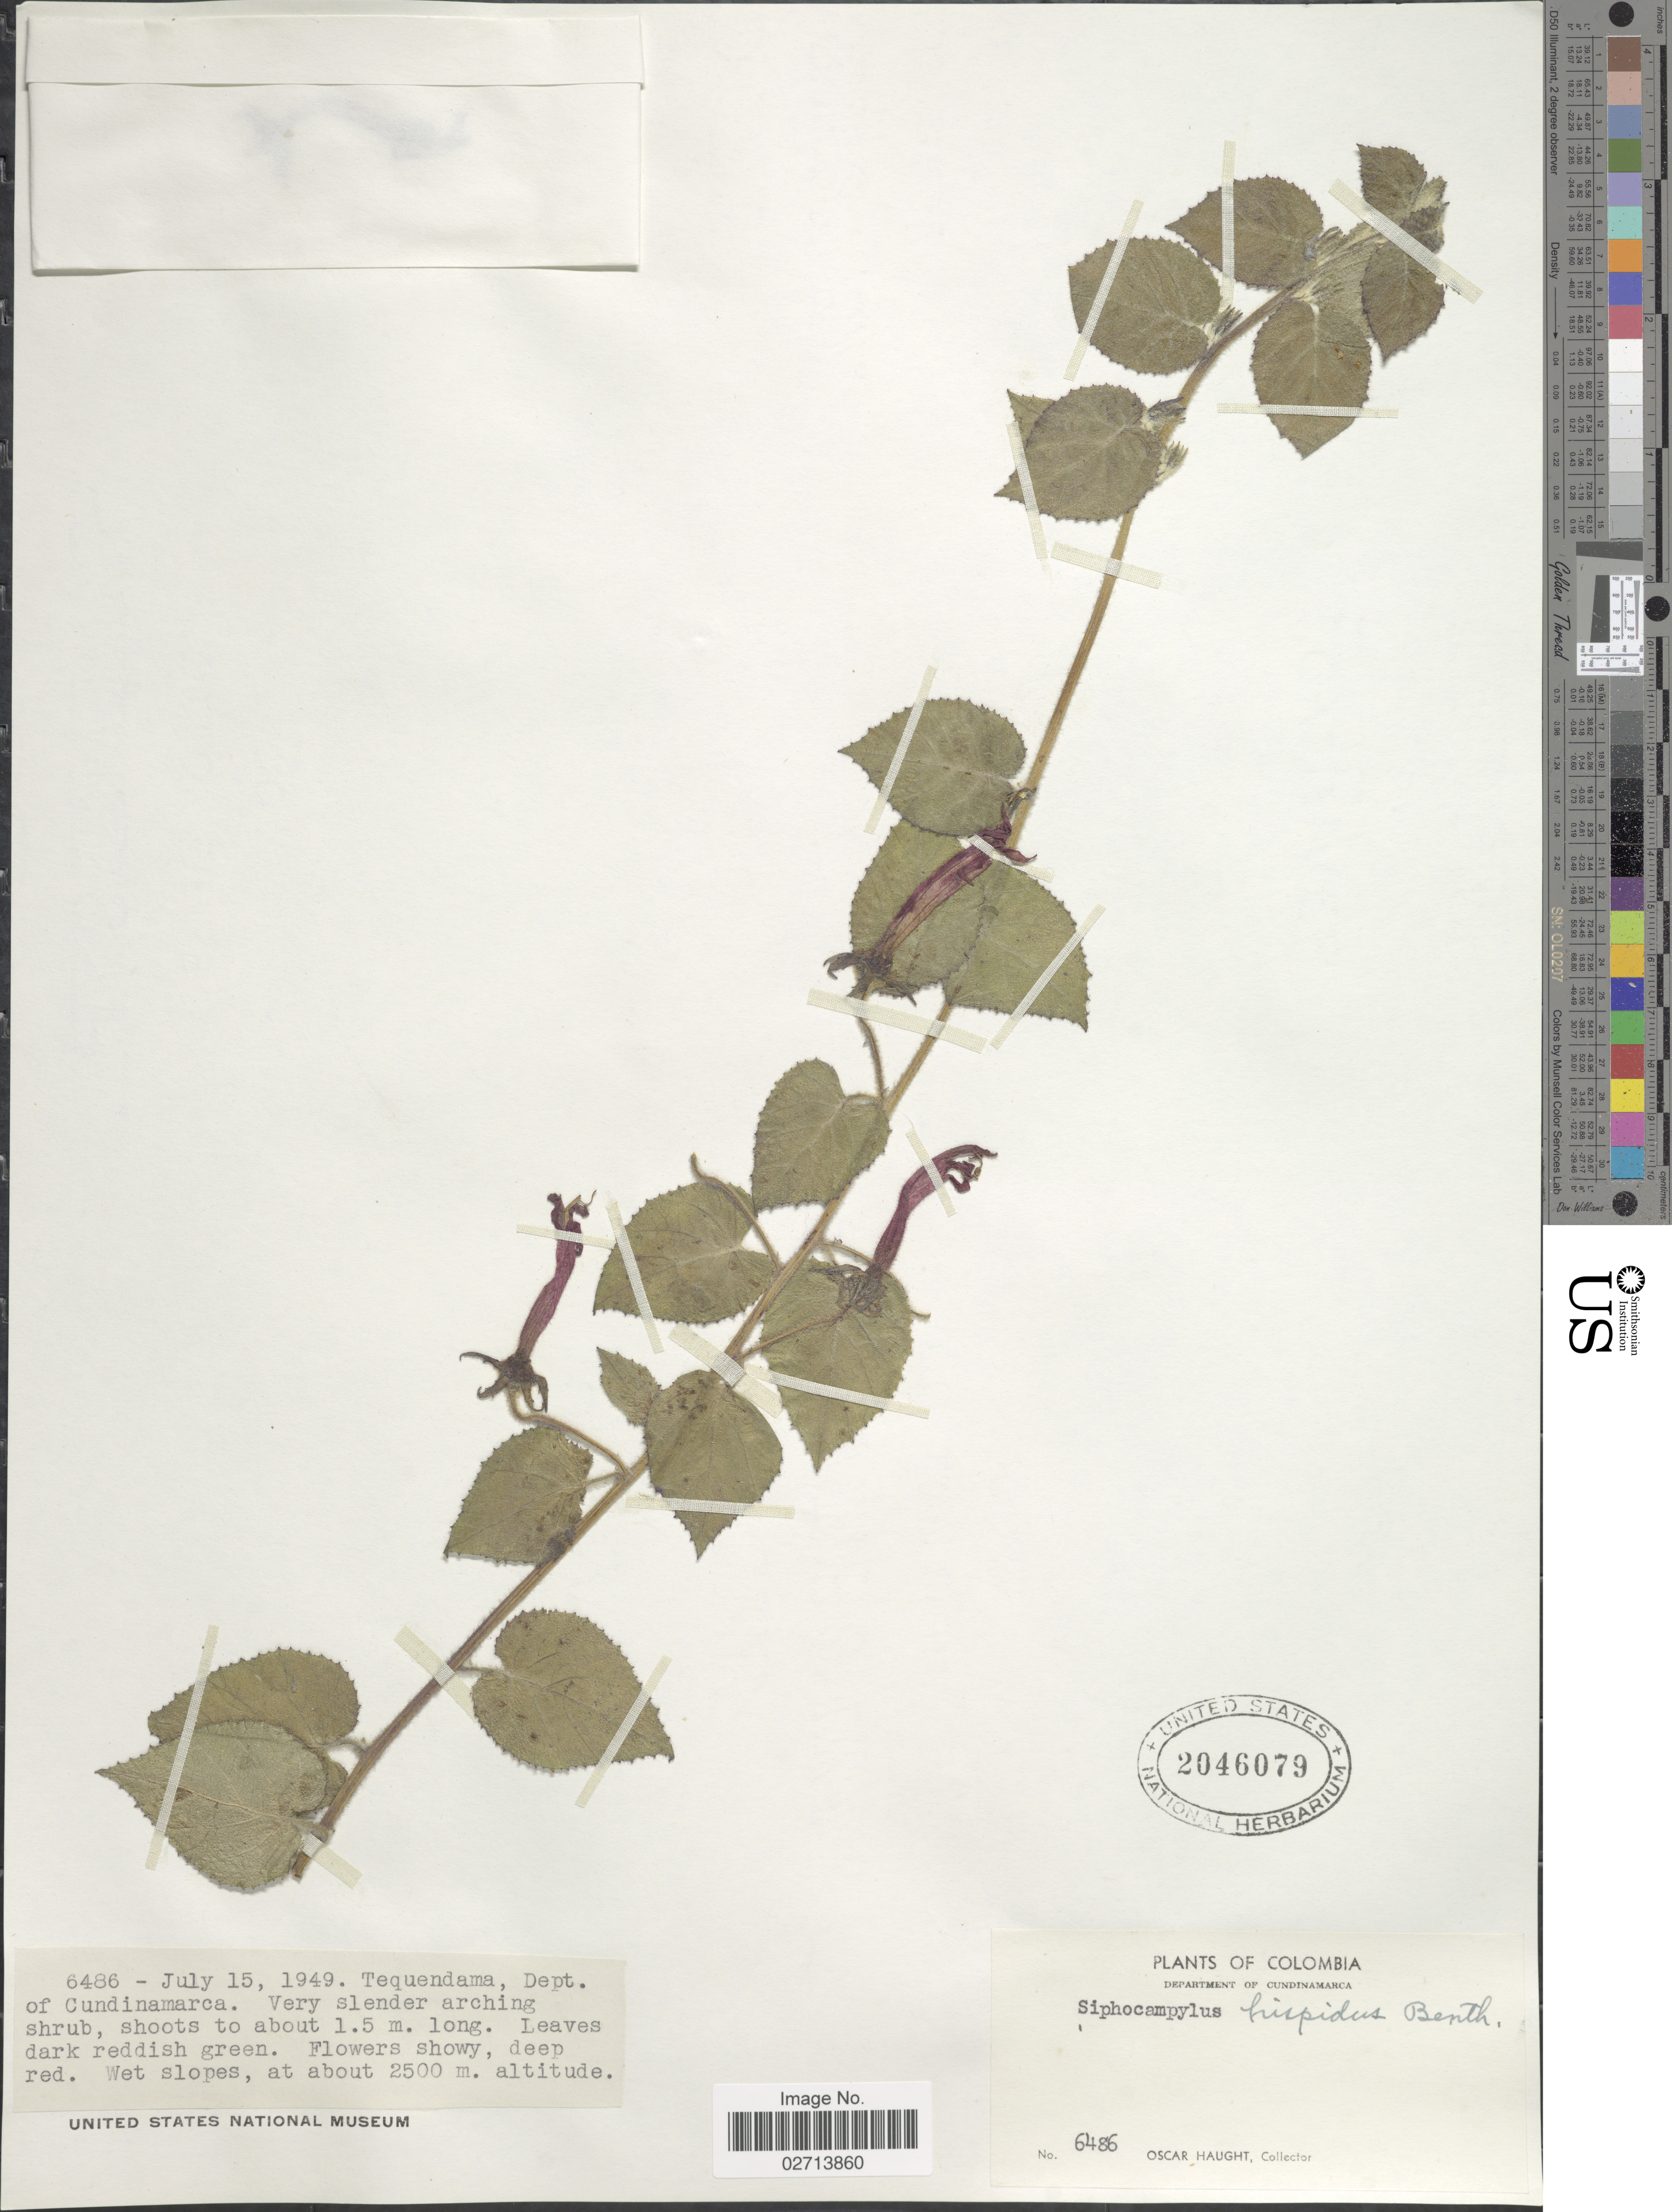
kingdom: Plantae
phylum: Tracheophyta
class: Magnoliopsida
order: Asterales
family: Campanulaceae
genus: Siphocampylus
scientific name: Siphocampylus hispidus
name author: Benth.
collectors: O. Haught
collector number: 6486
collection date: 1949-07-15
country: Colombia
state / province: Cundinamarca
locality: Department of Cundinamarca, Tequendama. Wet slopes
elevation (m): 2500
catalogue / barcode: US 2046079